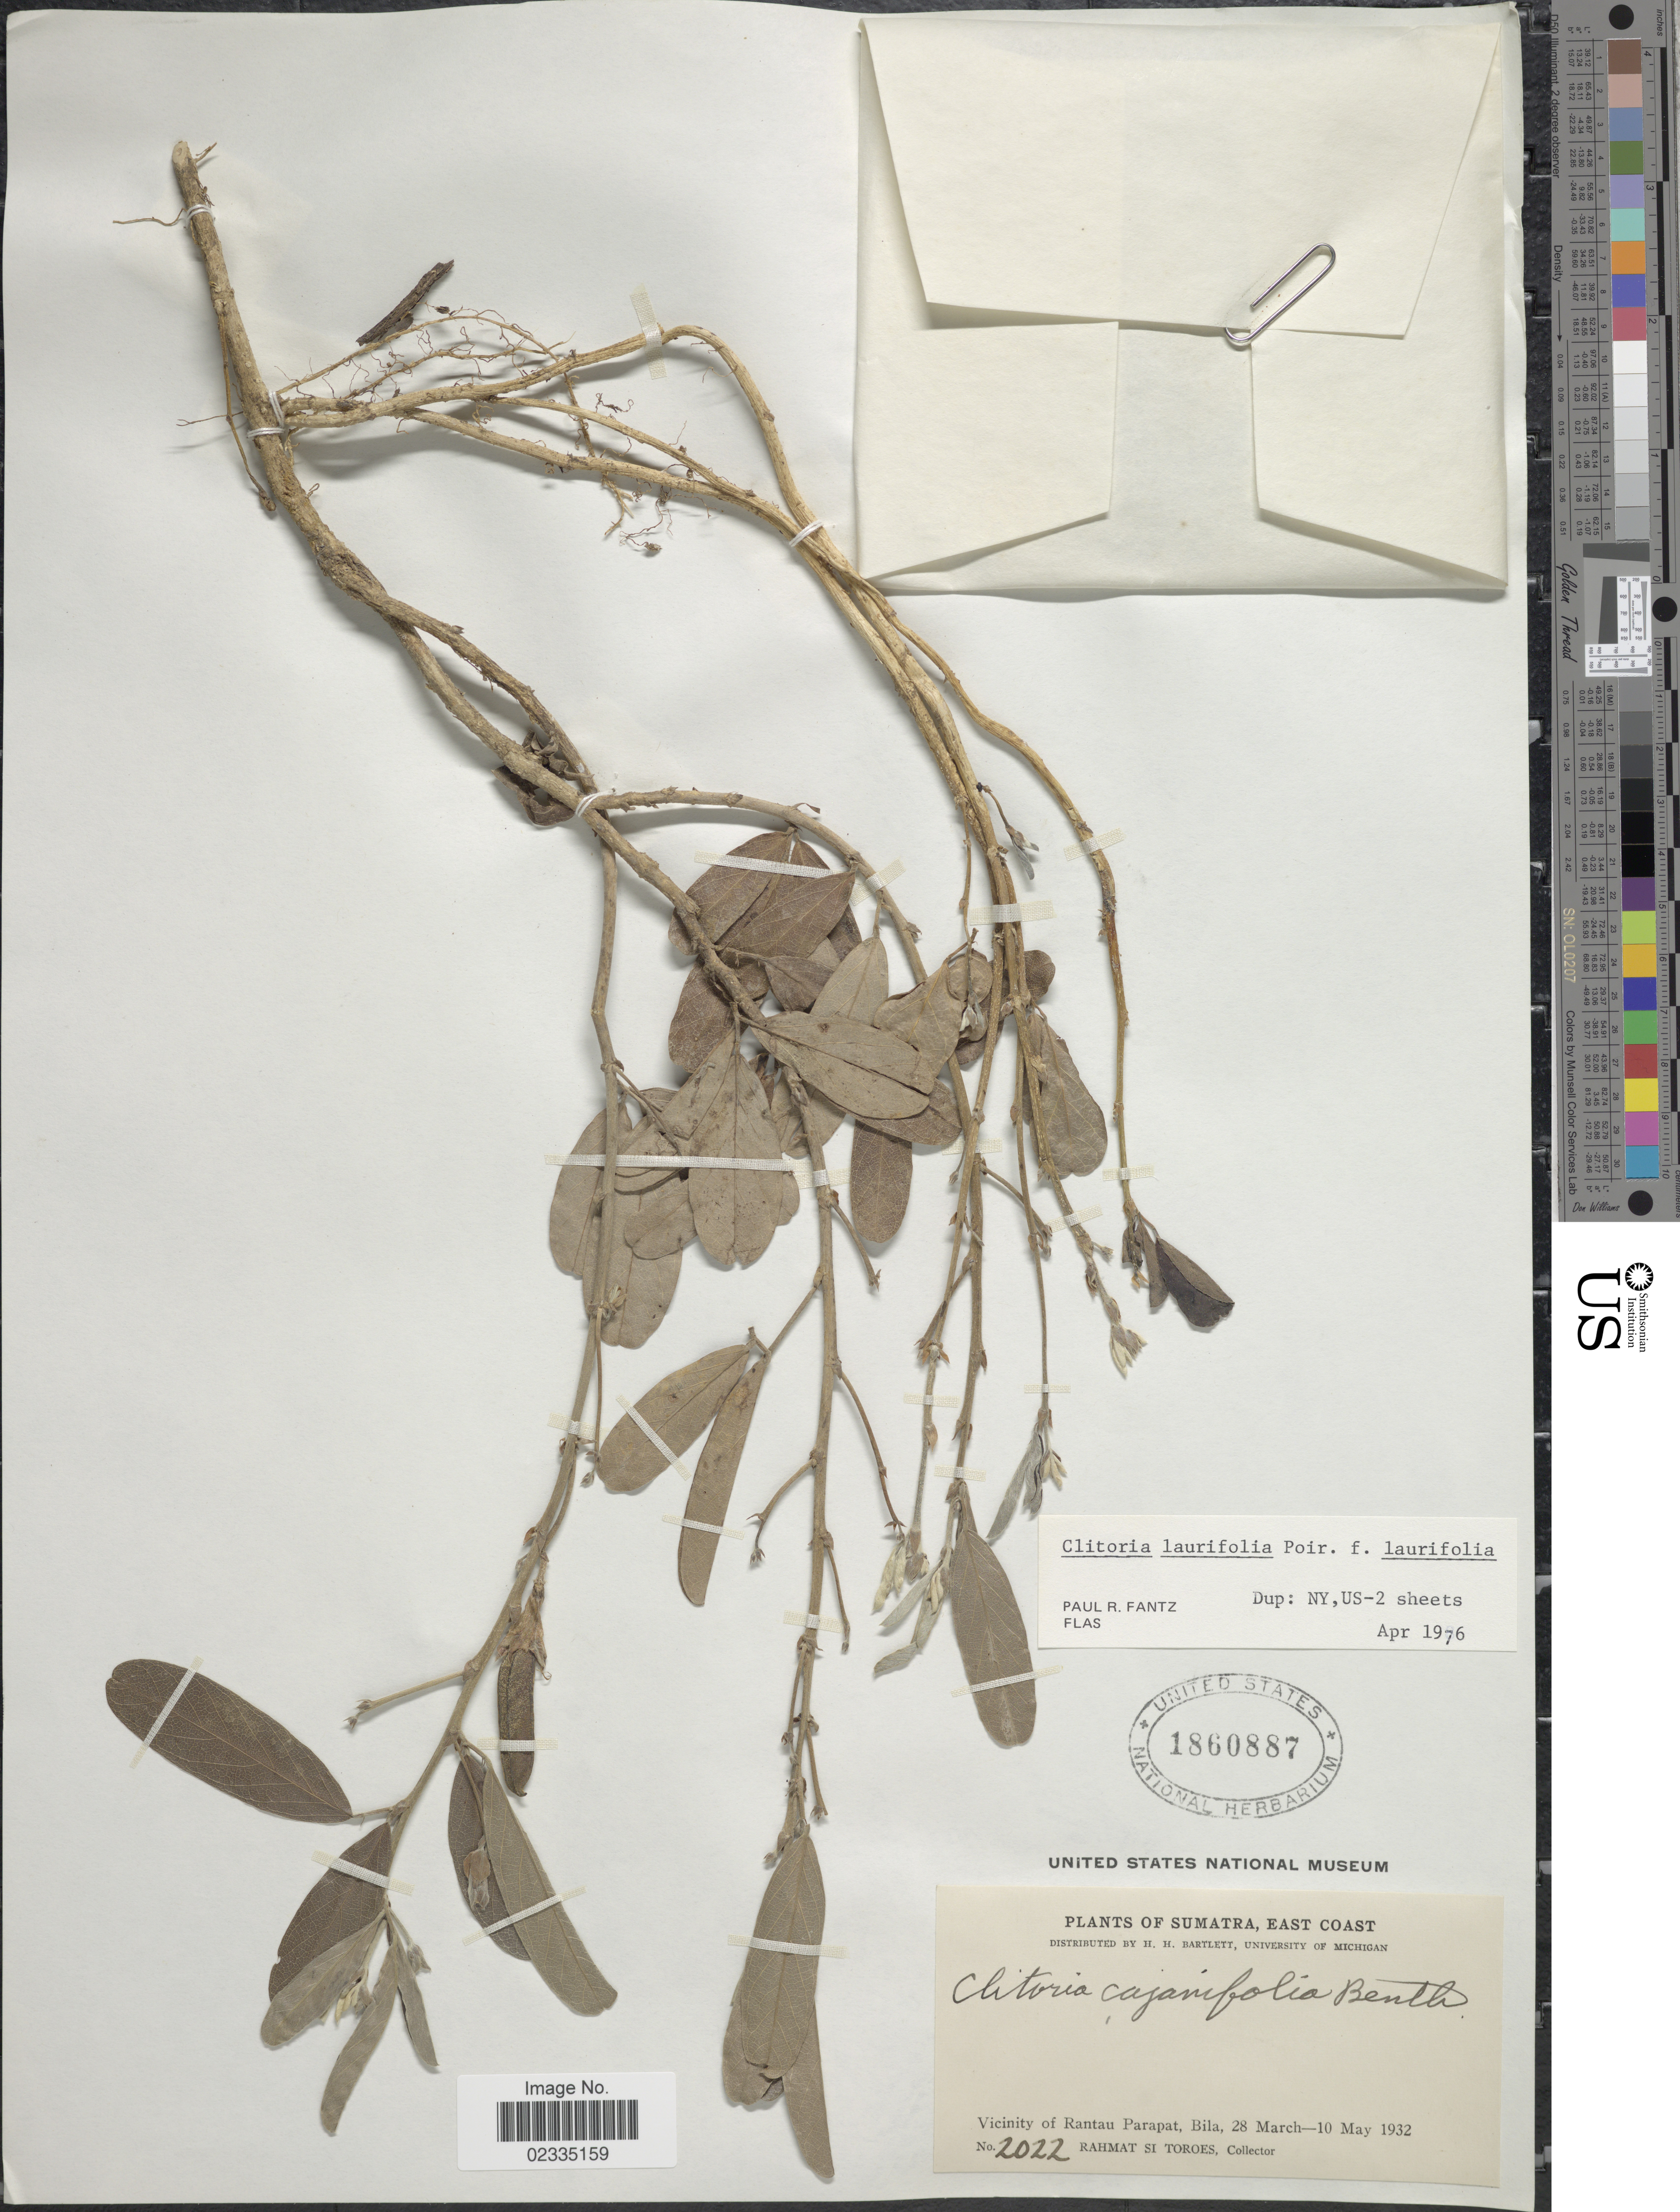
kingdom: Plantae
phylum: Tracheophyta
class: Magnoliopsida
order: Fabales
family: Fabaceae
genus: Clitoria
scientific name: Clitoria cajanifolia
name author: Benth.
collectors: Rahmat Si Boeea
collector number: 2022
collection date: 1932-03-28/1932-05-10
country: Indonesia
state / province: Sumatra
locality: East Coast, Vicinity of Rantau Parapat, Bila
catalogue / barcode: US 1860887